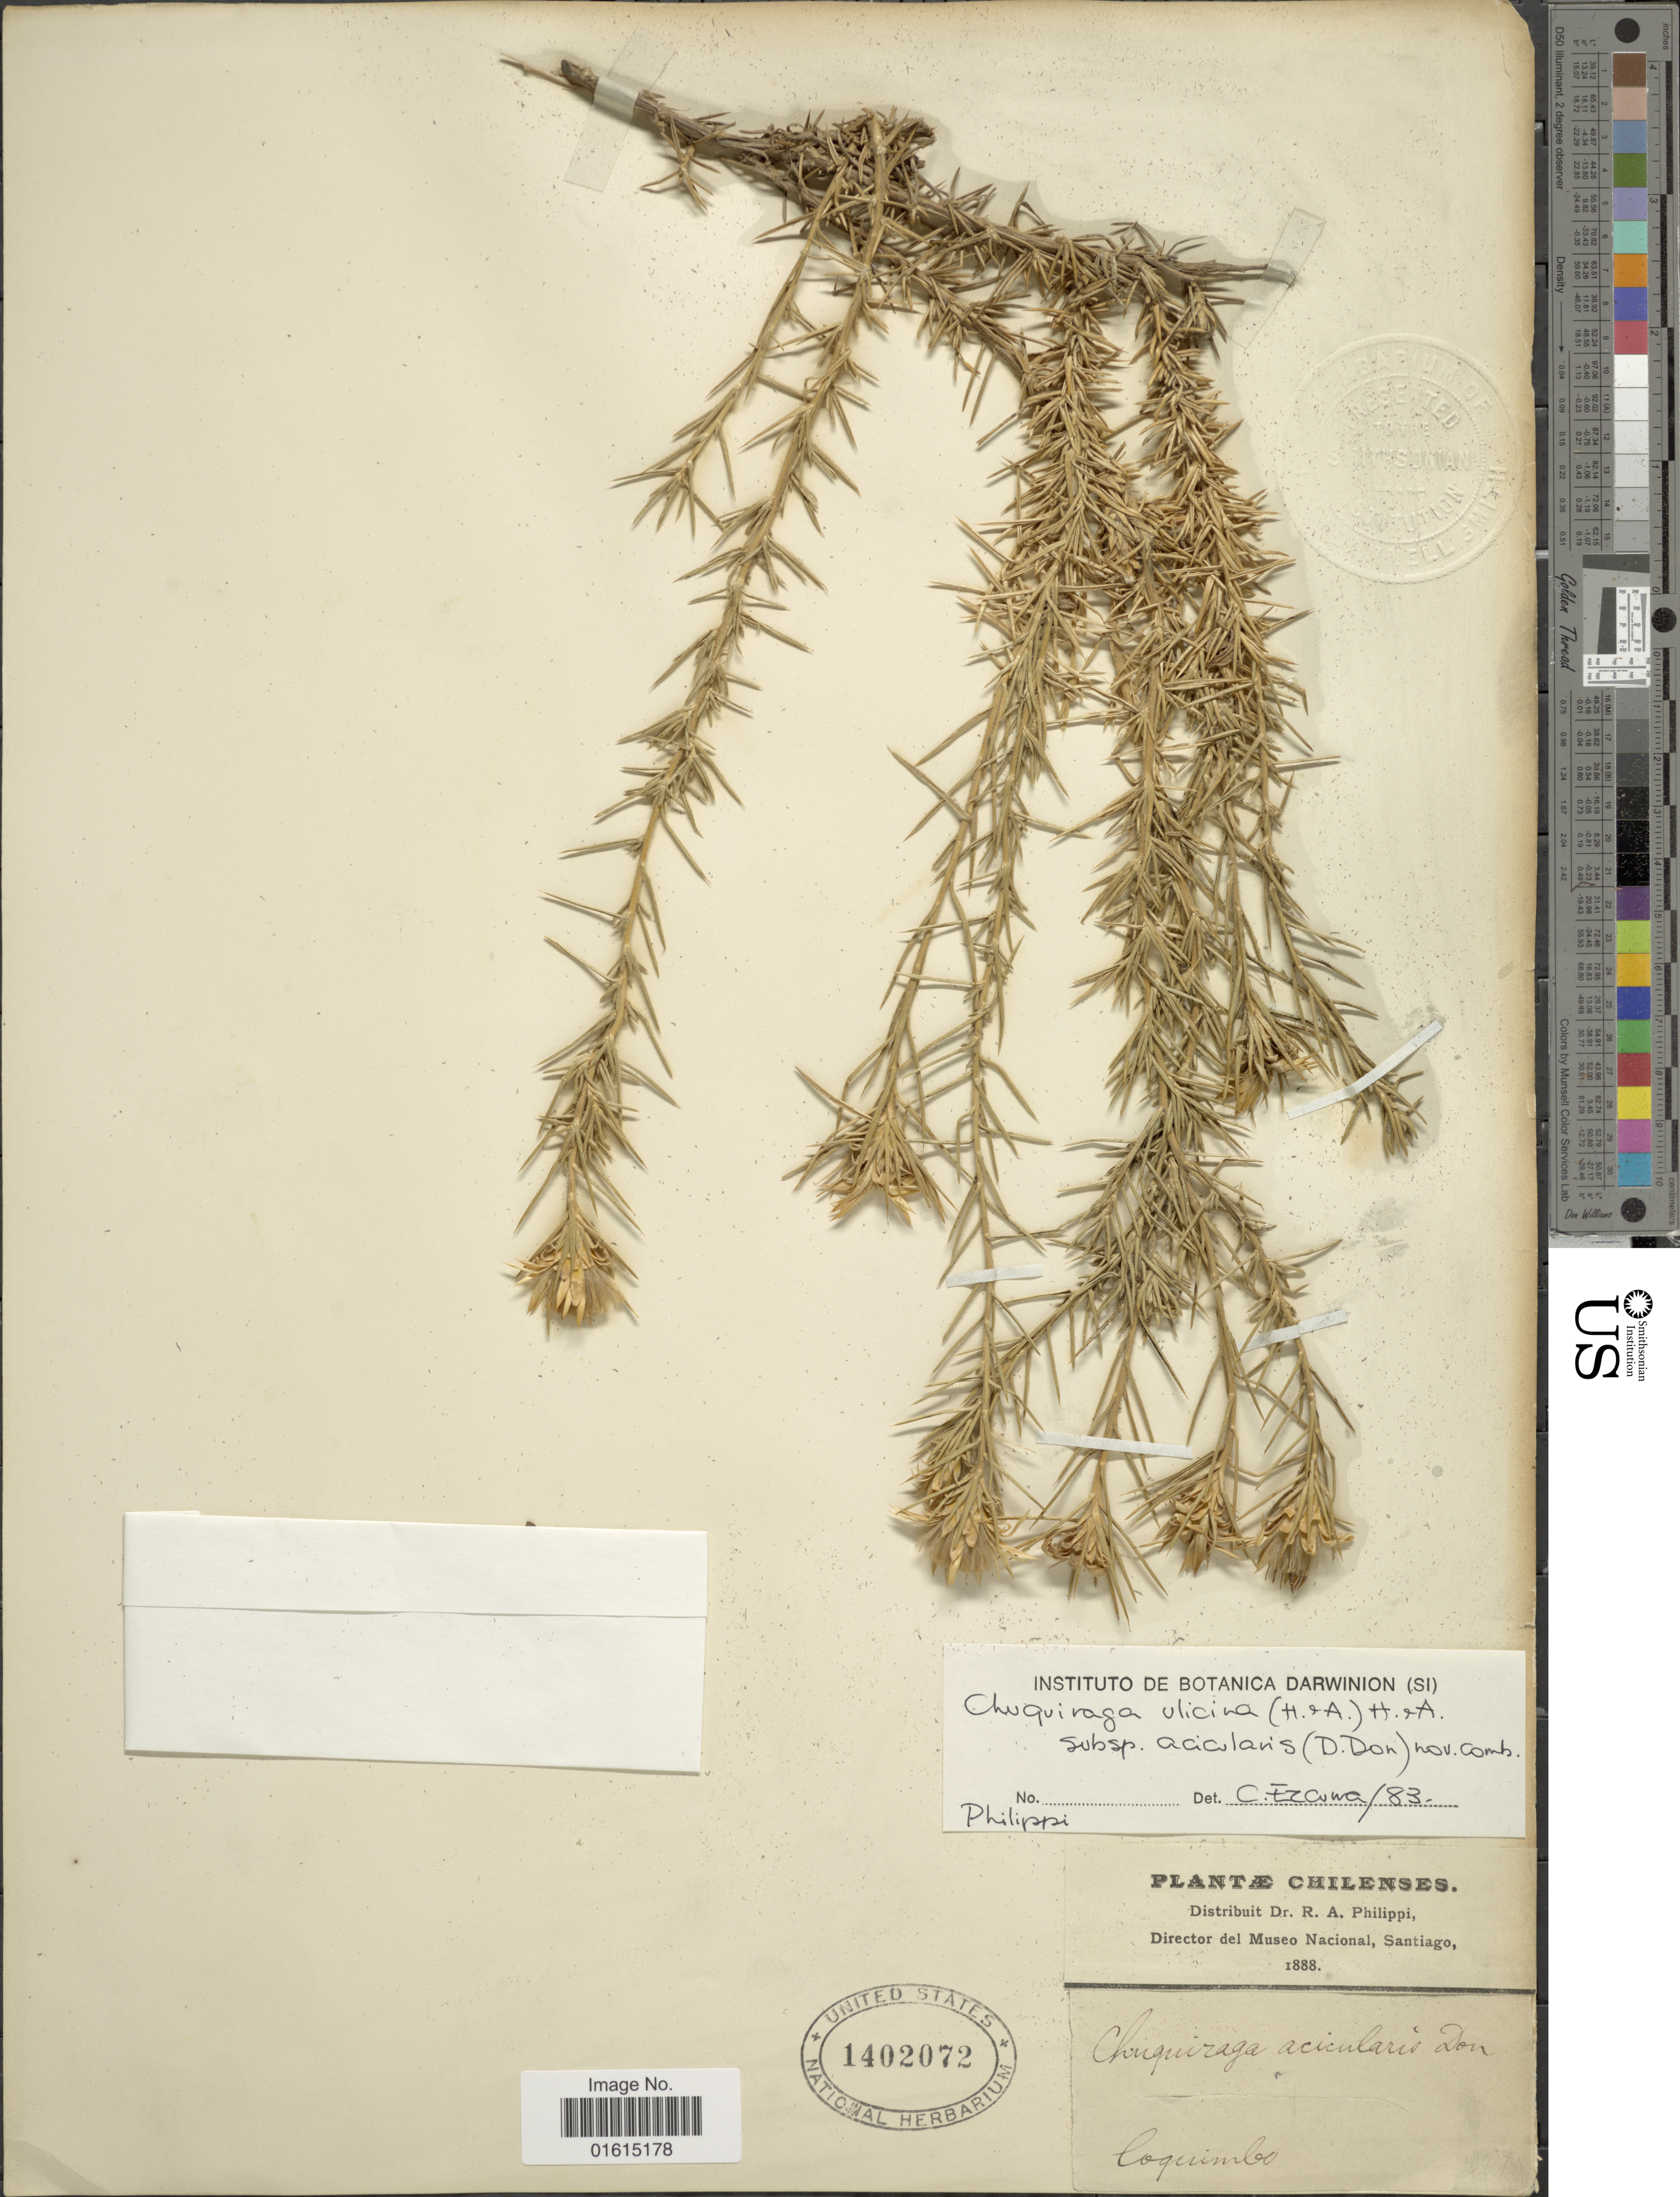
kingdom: Plantae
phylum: Tracheophyta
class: Magnoliopsida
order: Asterales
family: Asteraceae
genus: Chuquiraga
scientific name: Chuquiraga ulicina subsp. acicularis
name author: (D. Don) C. Ezcurra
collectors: R. A. Philippi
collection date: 1888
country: Chile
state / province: Coquimbo (IV)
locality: Coquimbo, Chilenses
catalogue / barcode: US 1402072